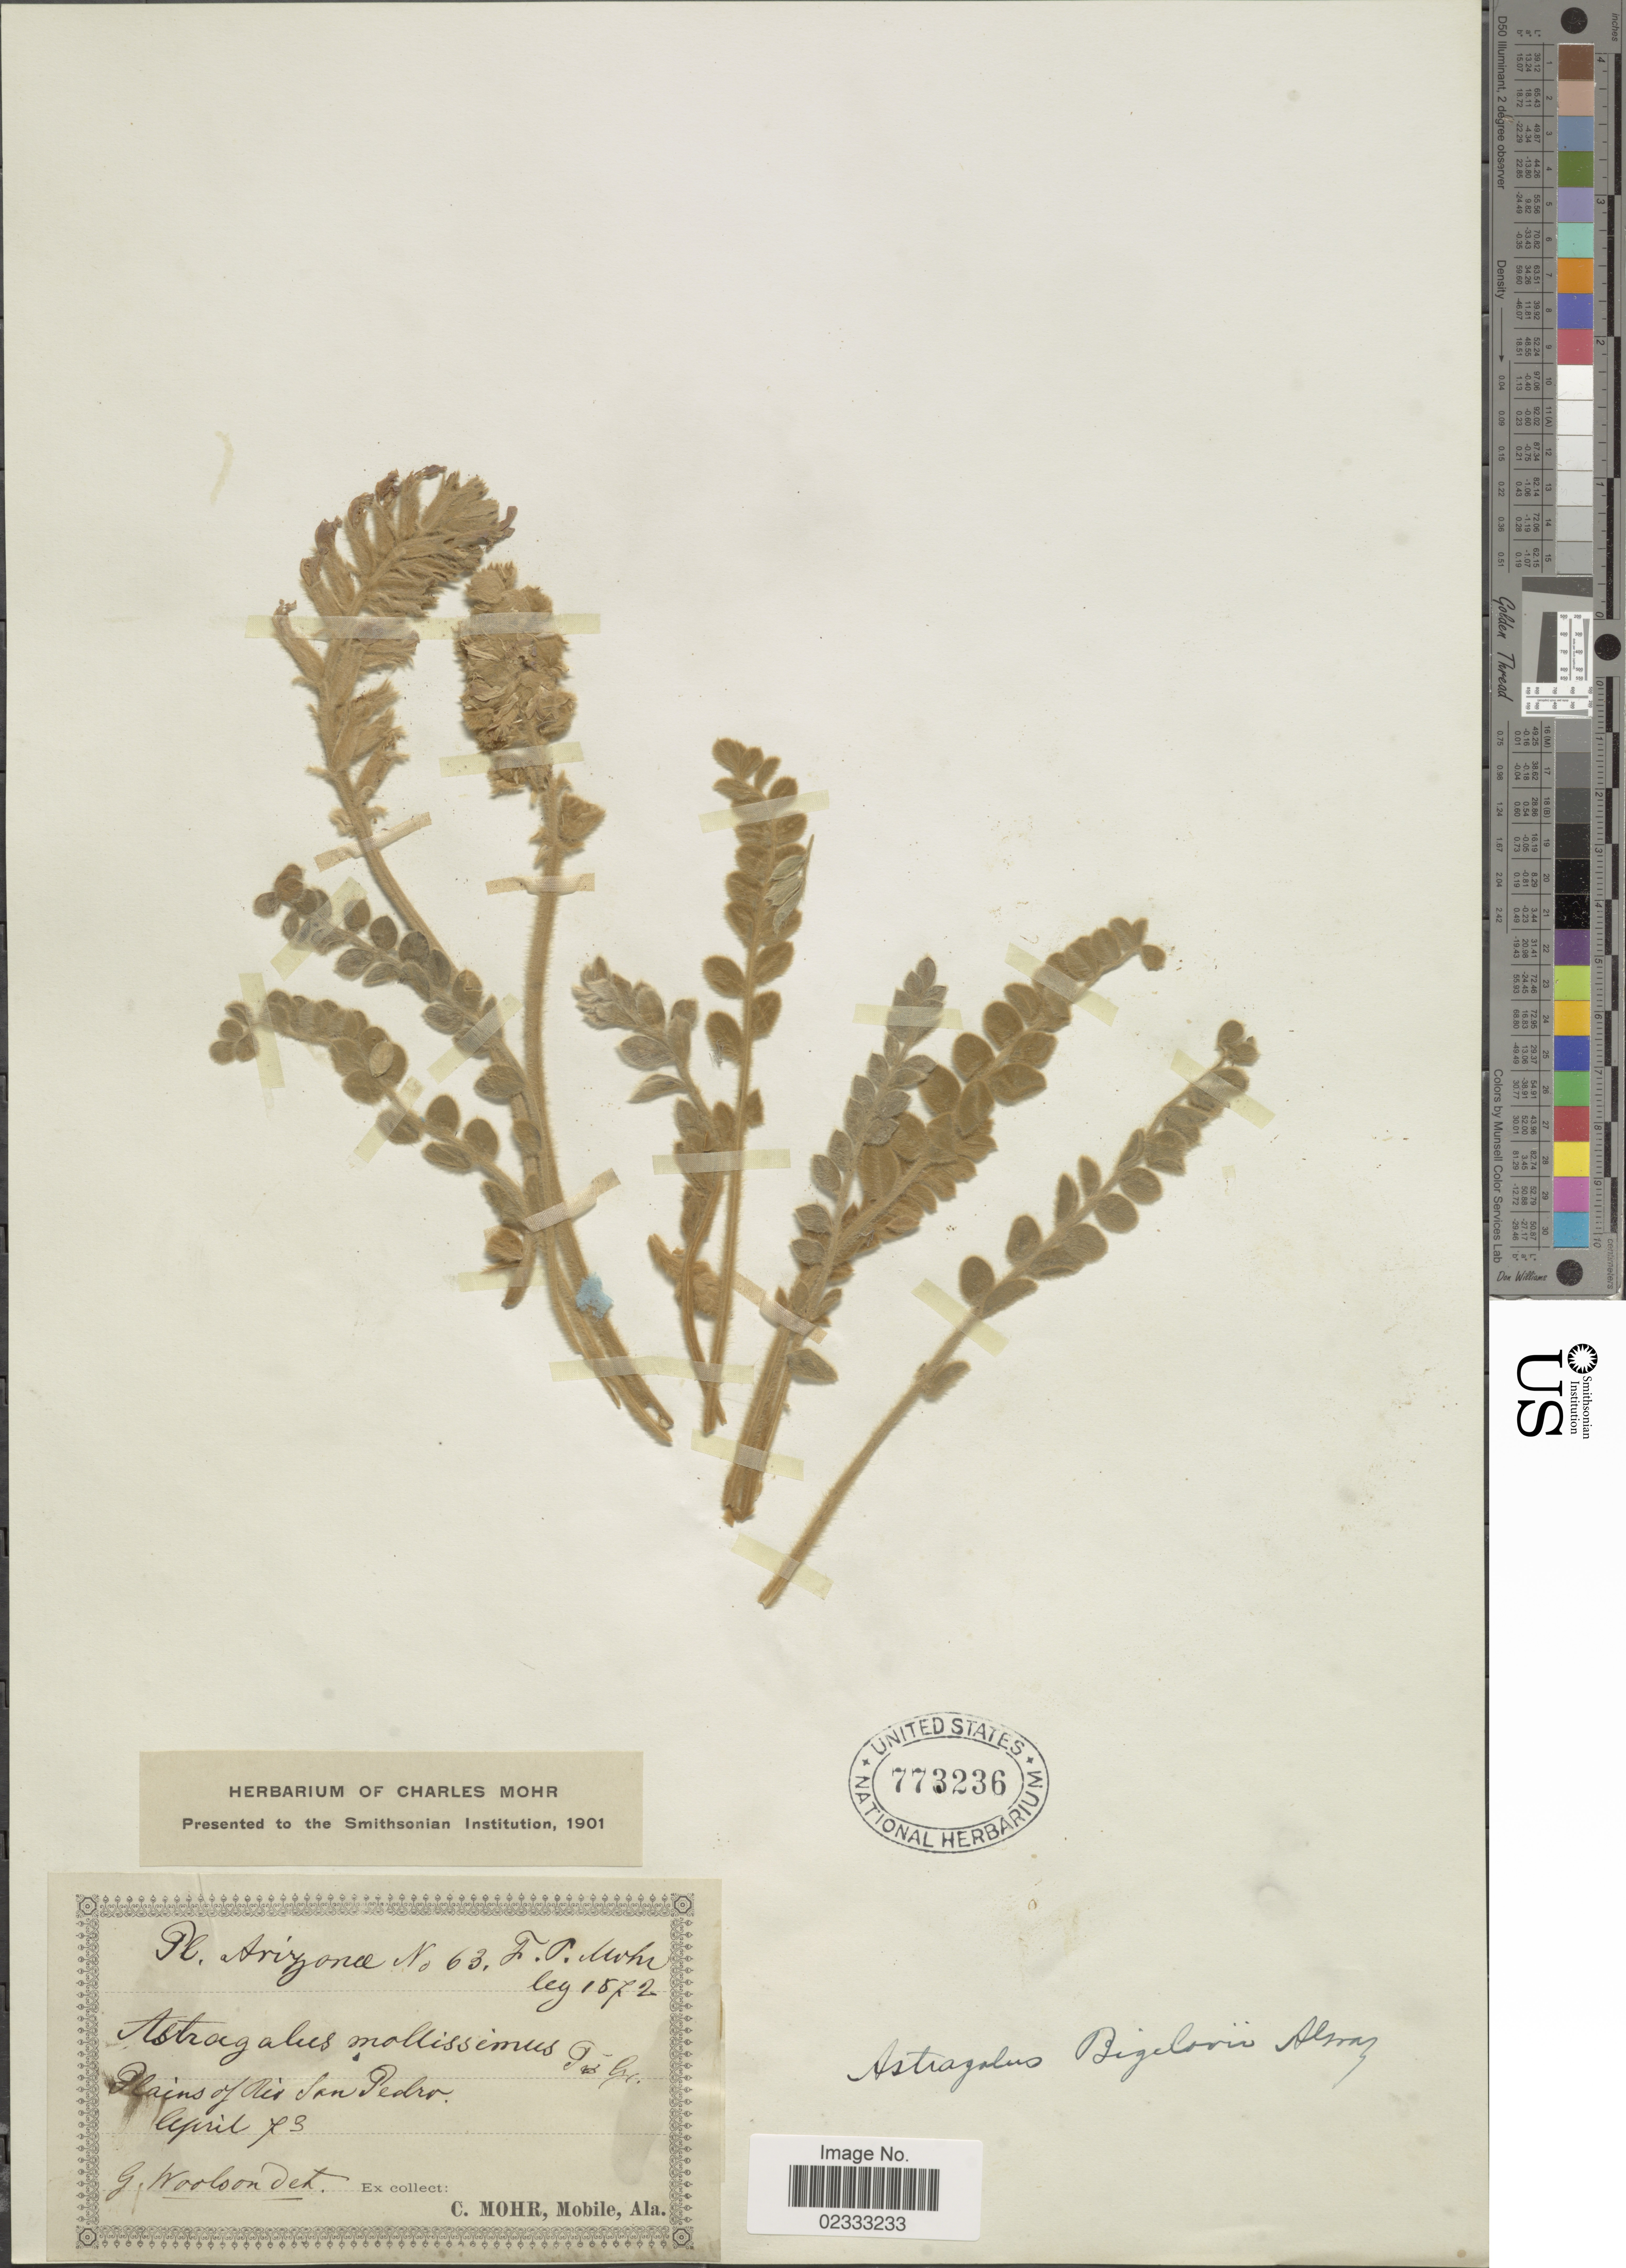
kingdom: Plantae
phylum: Tracheophyta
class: Magnoliopsida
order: Fabales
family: Fabaceae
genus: Astragalus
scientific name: Astragalus mollissimus var. bigelovii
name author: (A. Gray) Barneby ex B.L. Turner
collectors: F. Mohr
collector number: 63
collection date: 1872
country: United States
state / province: Arizona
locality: Plains of Rio San Pedro.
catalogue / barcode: US 773236